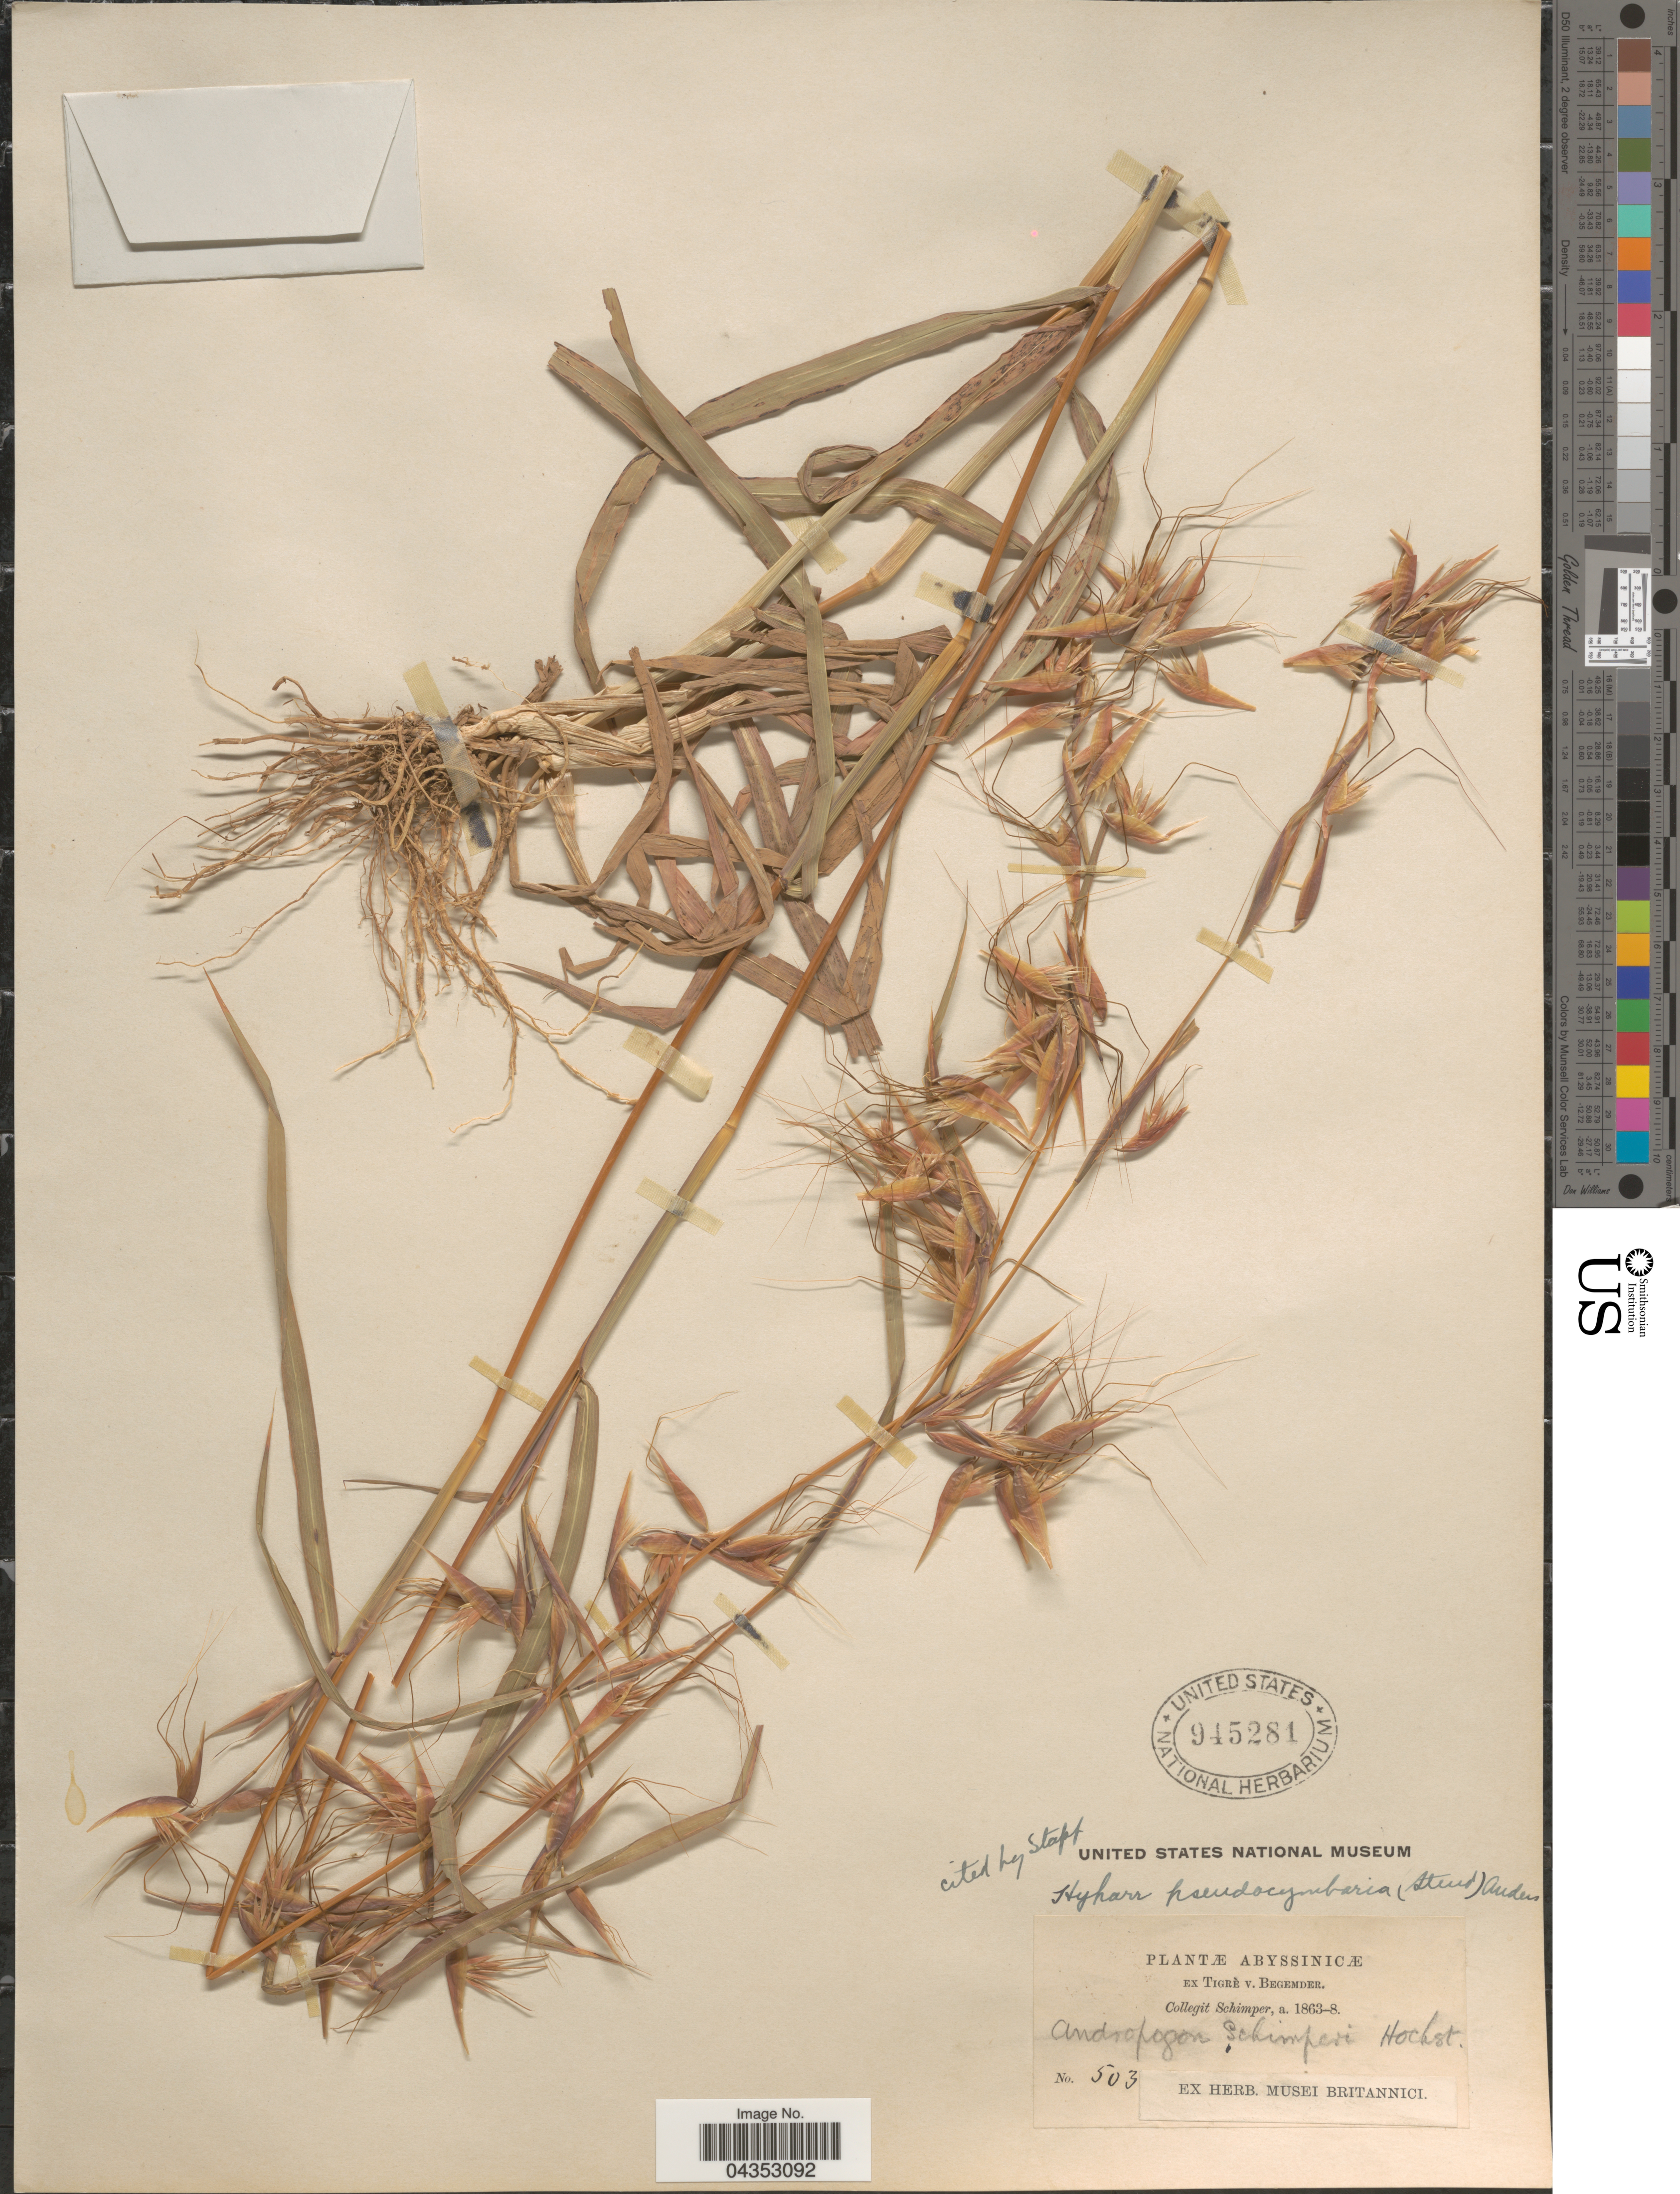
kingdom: Plantae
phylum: Tracheophyta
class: Liliopsida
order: Poales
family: Poaceae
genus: Hyparrhenia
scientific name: Hyparrhenia anthistirioides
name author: (Hochst. ex A. Rich.) Andersson ex Stapf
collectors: -. Schimper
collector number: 503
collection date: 1863/1868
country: Ethiopia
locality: Abyssinicæ.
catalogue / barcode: US 945281